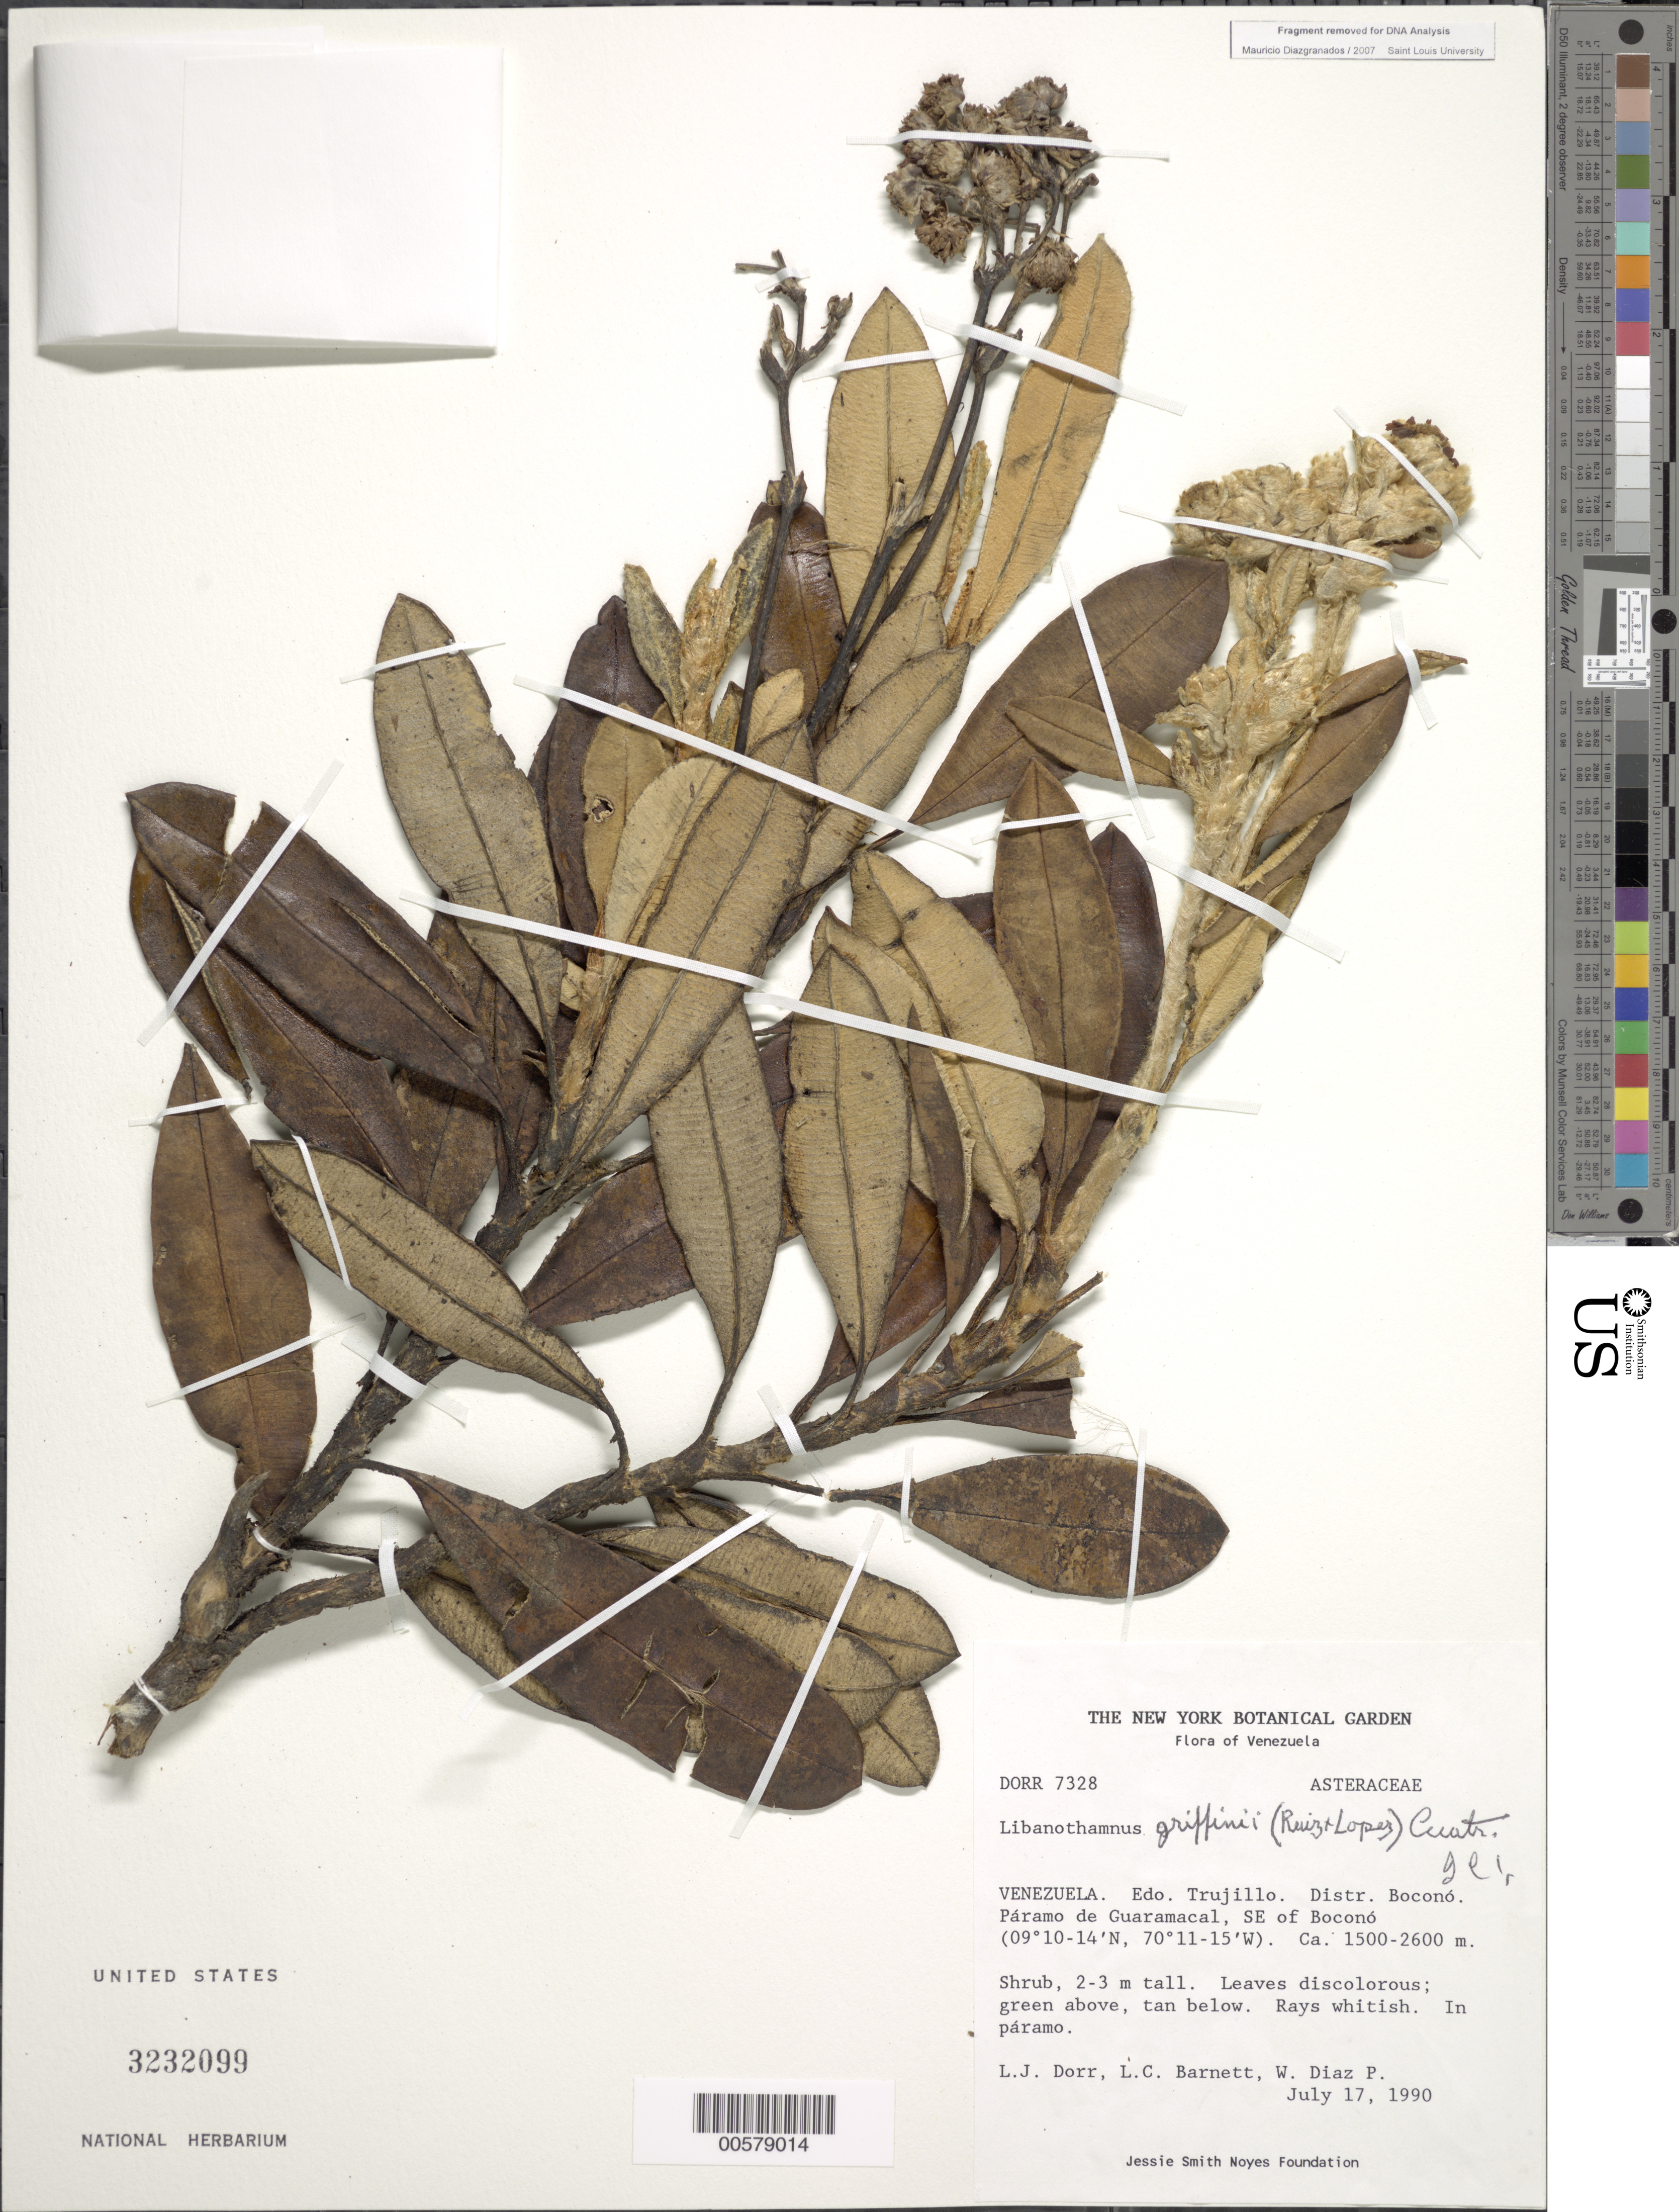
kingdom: Plantae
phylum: Tracheophyta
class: Magnoliopsida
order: Asterales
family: Asteraceae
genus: Libanothamnus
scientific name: Libanothamnus griffinii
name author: (Ruíz-Terán & López Fig.) Cuatrec.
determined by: Cuatrecasas, J.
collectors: L. J. Dorr, L. C. Barnett & W. Díaz P.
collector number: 7328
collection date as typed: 17 Jul 1990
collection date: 1990-07-17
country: Venezuela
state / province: Trujillo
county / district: Boconó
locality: Páramo de Guaramacal, SE of Boconó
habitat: In páramo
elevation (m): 1500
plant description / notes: NY, PORT, US, VEN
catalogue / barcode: US 3232099